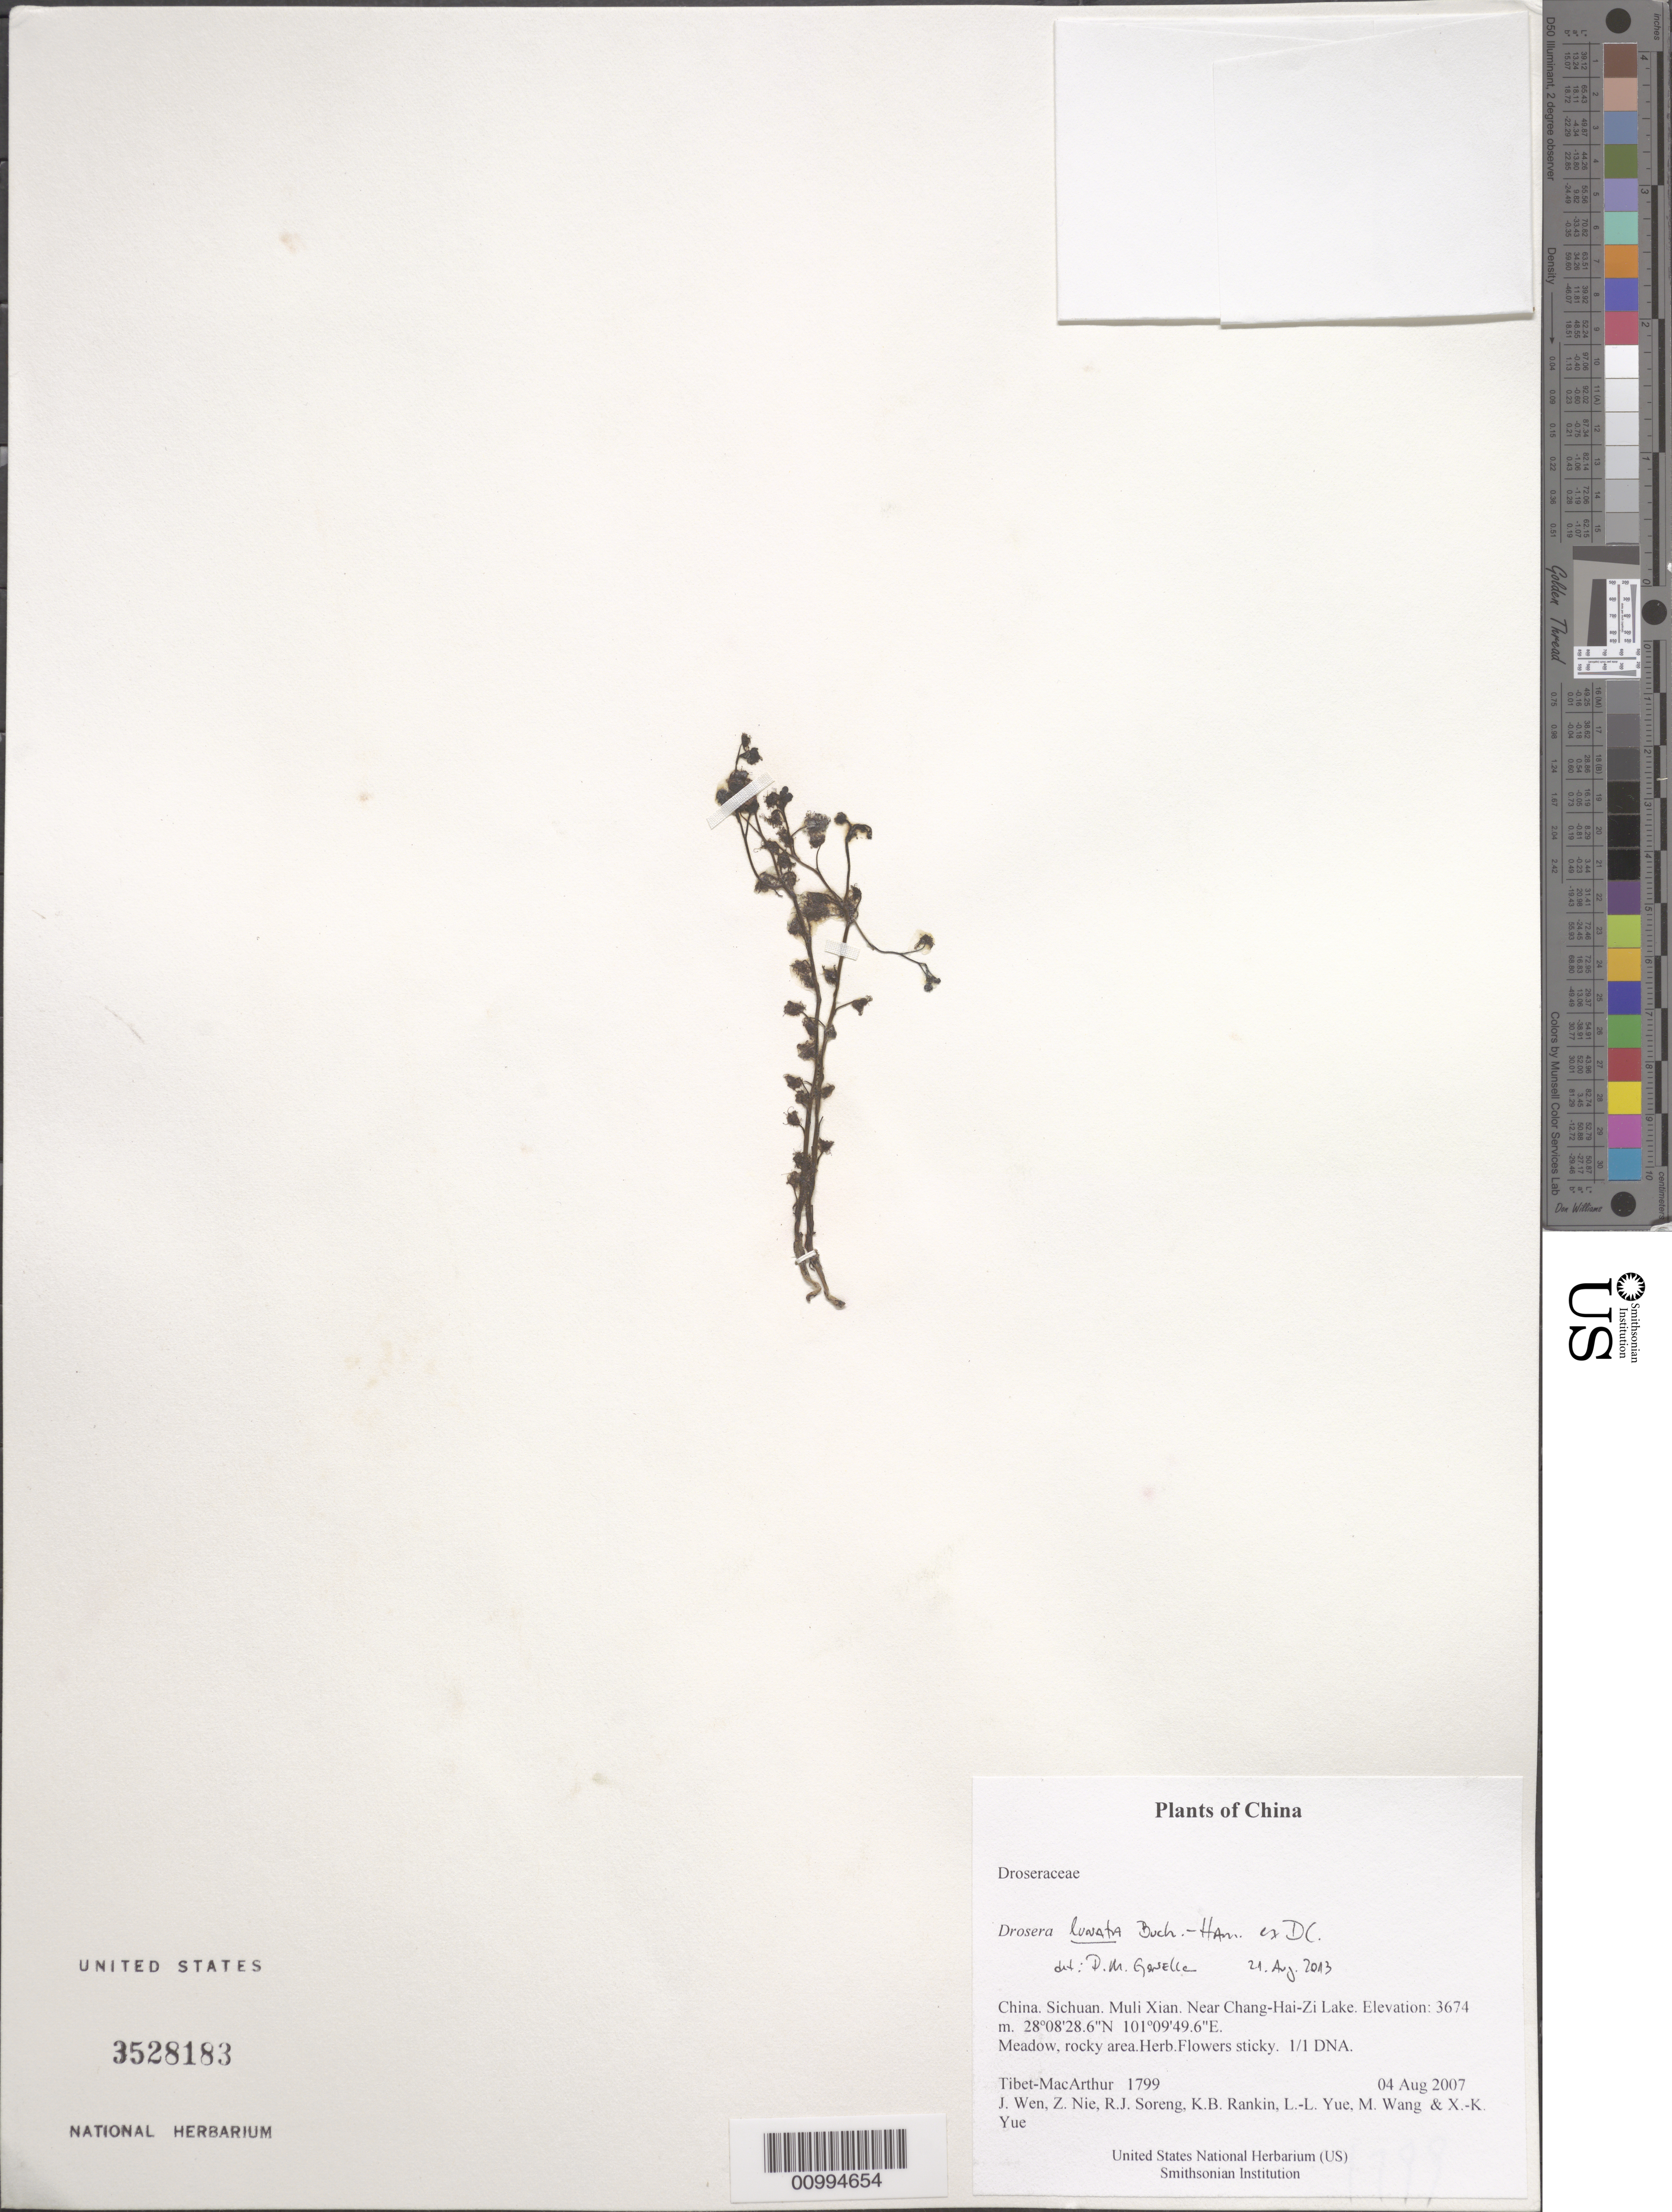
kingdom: Plantae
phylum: Tracheophyta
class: Magnoliopsida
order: Caryophyllales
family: Droseraceae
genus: Drosera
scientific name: Drosera lunata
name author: Buch.-Ham.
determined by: Gonelle, P. M.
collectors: Tibet-MacArthur, J. Wen, Z. Nie, R. J. Soreng, K. Rankin, L. Yue, M. Wang & X. Yue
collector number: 1799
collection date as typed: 04 Aug 2007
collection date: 2007-08-04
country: China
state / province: Sichuan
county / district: Muli Xian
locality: Near Chang-Hai-Zi Lake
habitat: Meadow, rocky area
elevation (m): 3674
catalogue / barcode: US 3528183